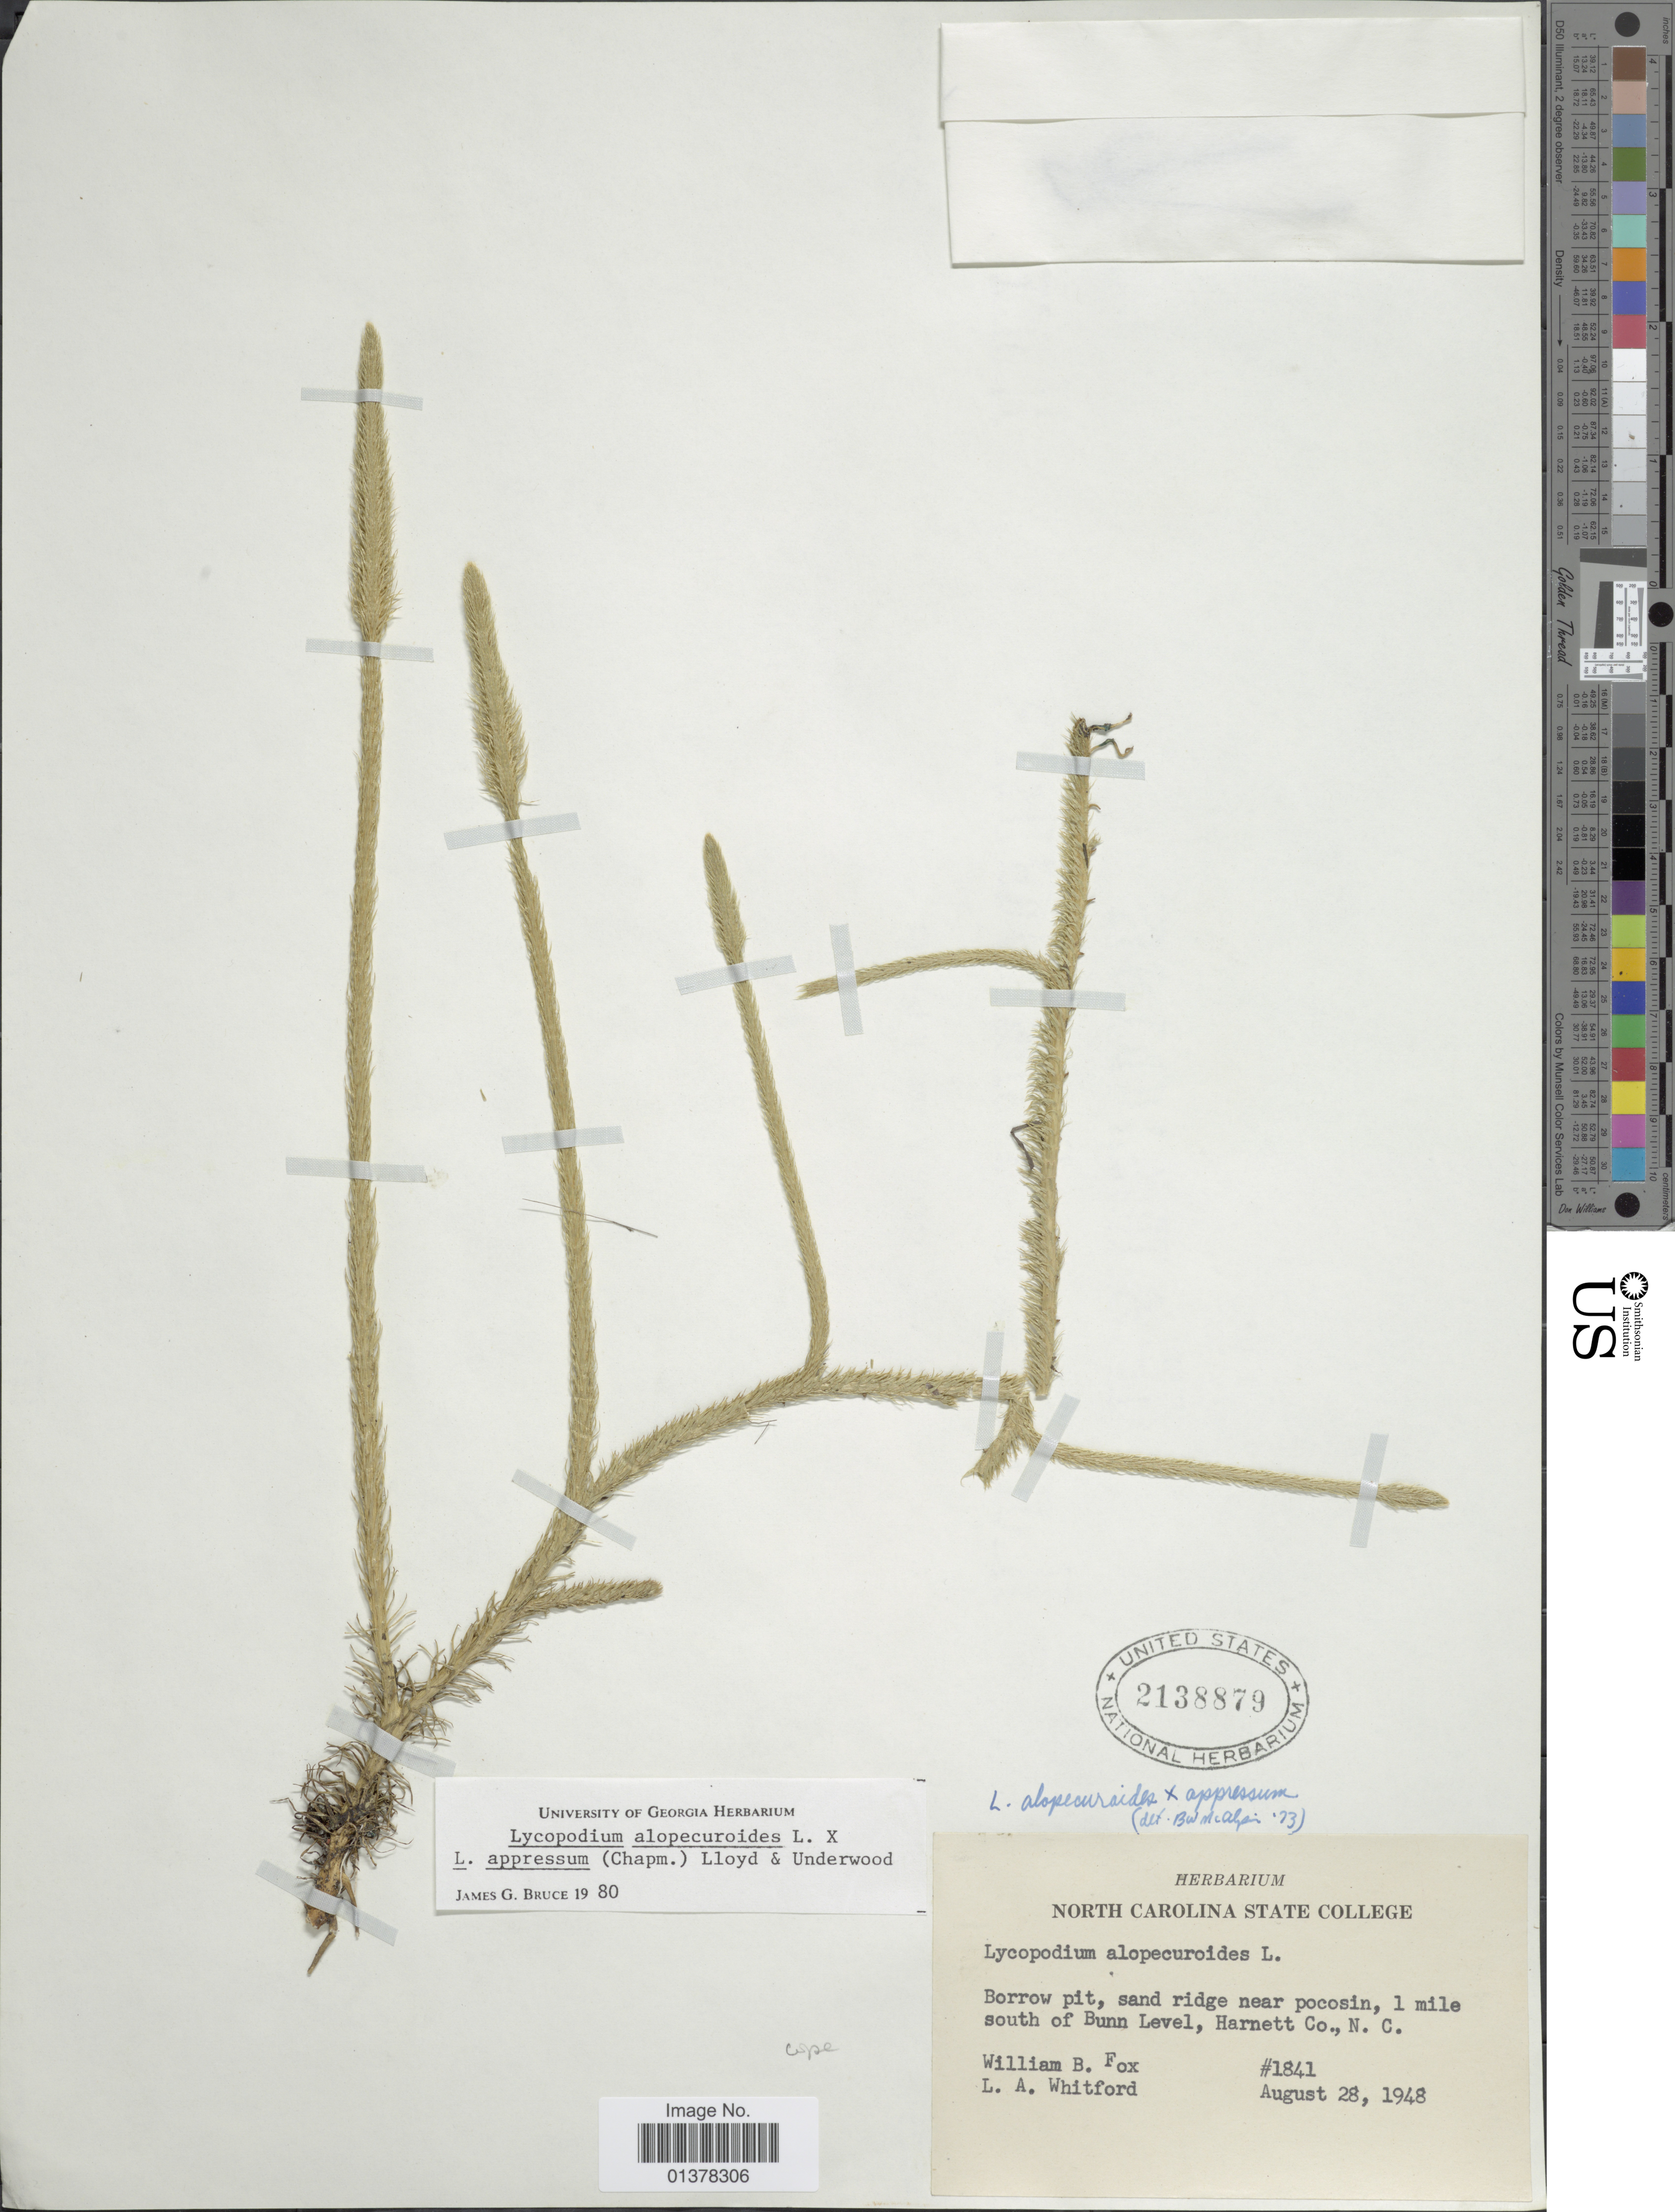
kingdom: Plantae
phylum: Tracheophyta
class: Lycopodiopsida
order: Lycopodiales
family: Lycopodiaceae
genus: Lycopodiella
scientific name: Lycopodiella x copelandii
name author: (Eiger) Cranfill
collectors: W. B. Fox & L. Whitford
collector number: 1841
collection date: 1948-08-28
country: United States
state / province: North Carolina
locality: Borrow pit, sand ridge near pocosin, 1 mile south of Bunn level, Harnett Co., N.C.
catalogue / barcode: US 2138879